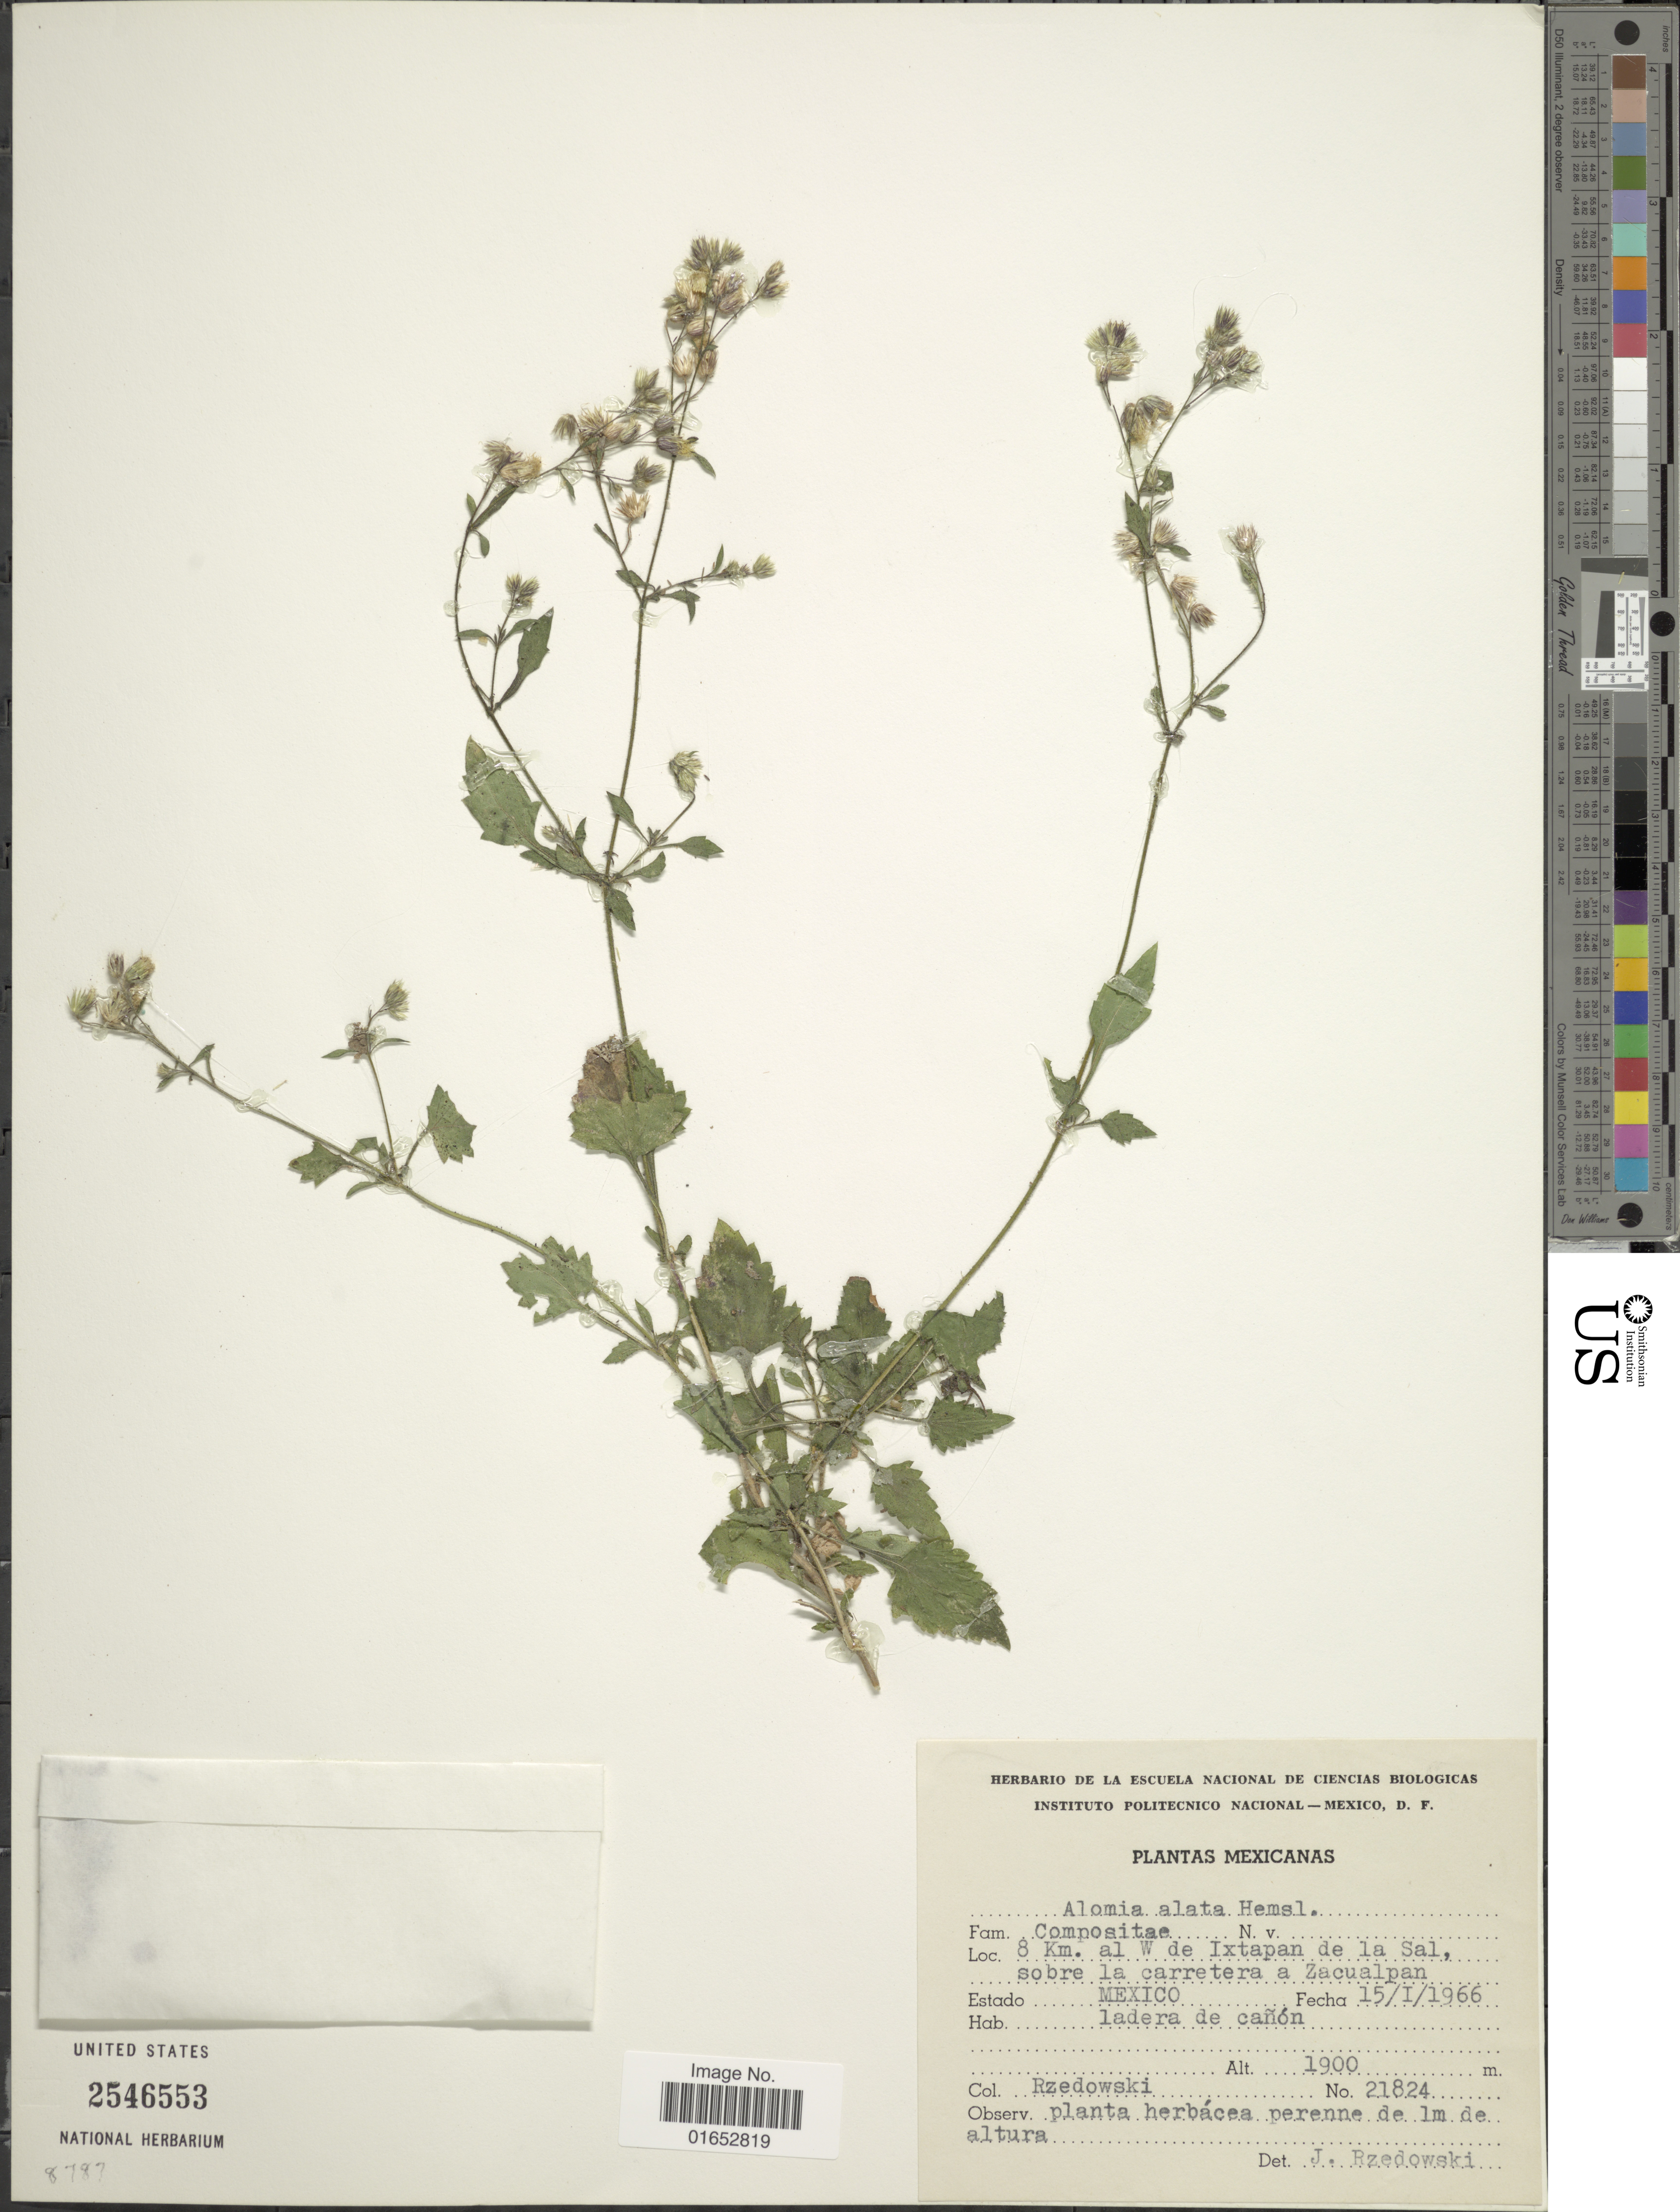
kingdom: Plantae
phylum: Tracheophyta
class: Magnoliopsida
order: Asterales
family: Asteraceae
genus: Alomia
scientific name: Alomia alata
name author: Hemsl.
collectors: Rzedowski, --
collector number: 21824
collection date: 1966-01-15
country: Mexico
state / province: México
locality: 8 Km. al W de Ixtapan de la Sal, sobre la carretera a Zacualpan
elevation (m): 1900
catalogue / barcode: US 2546553